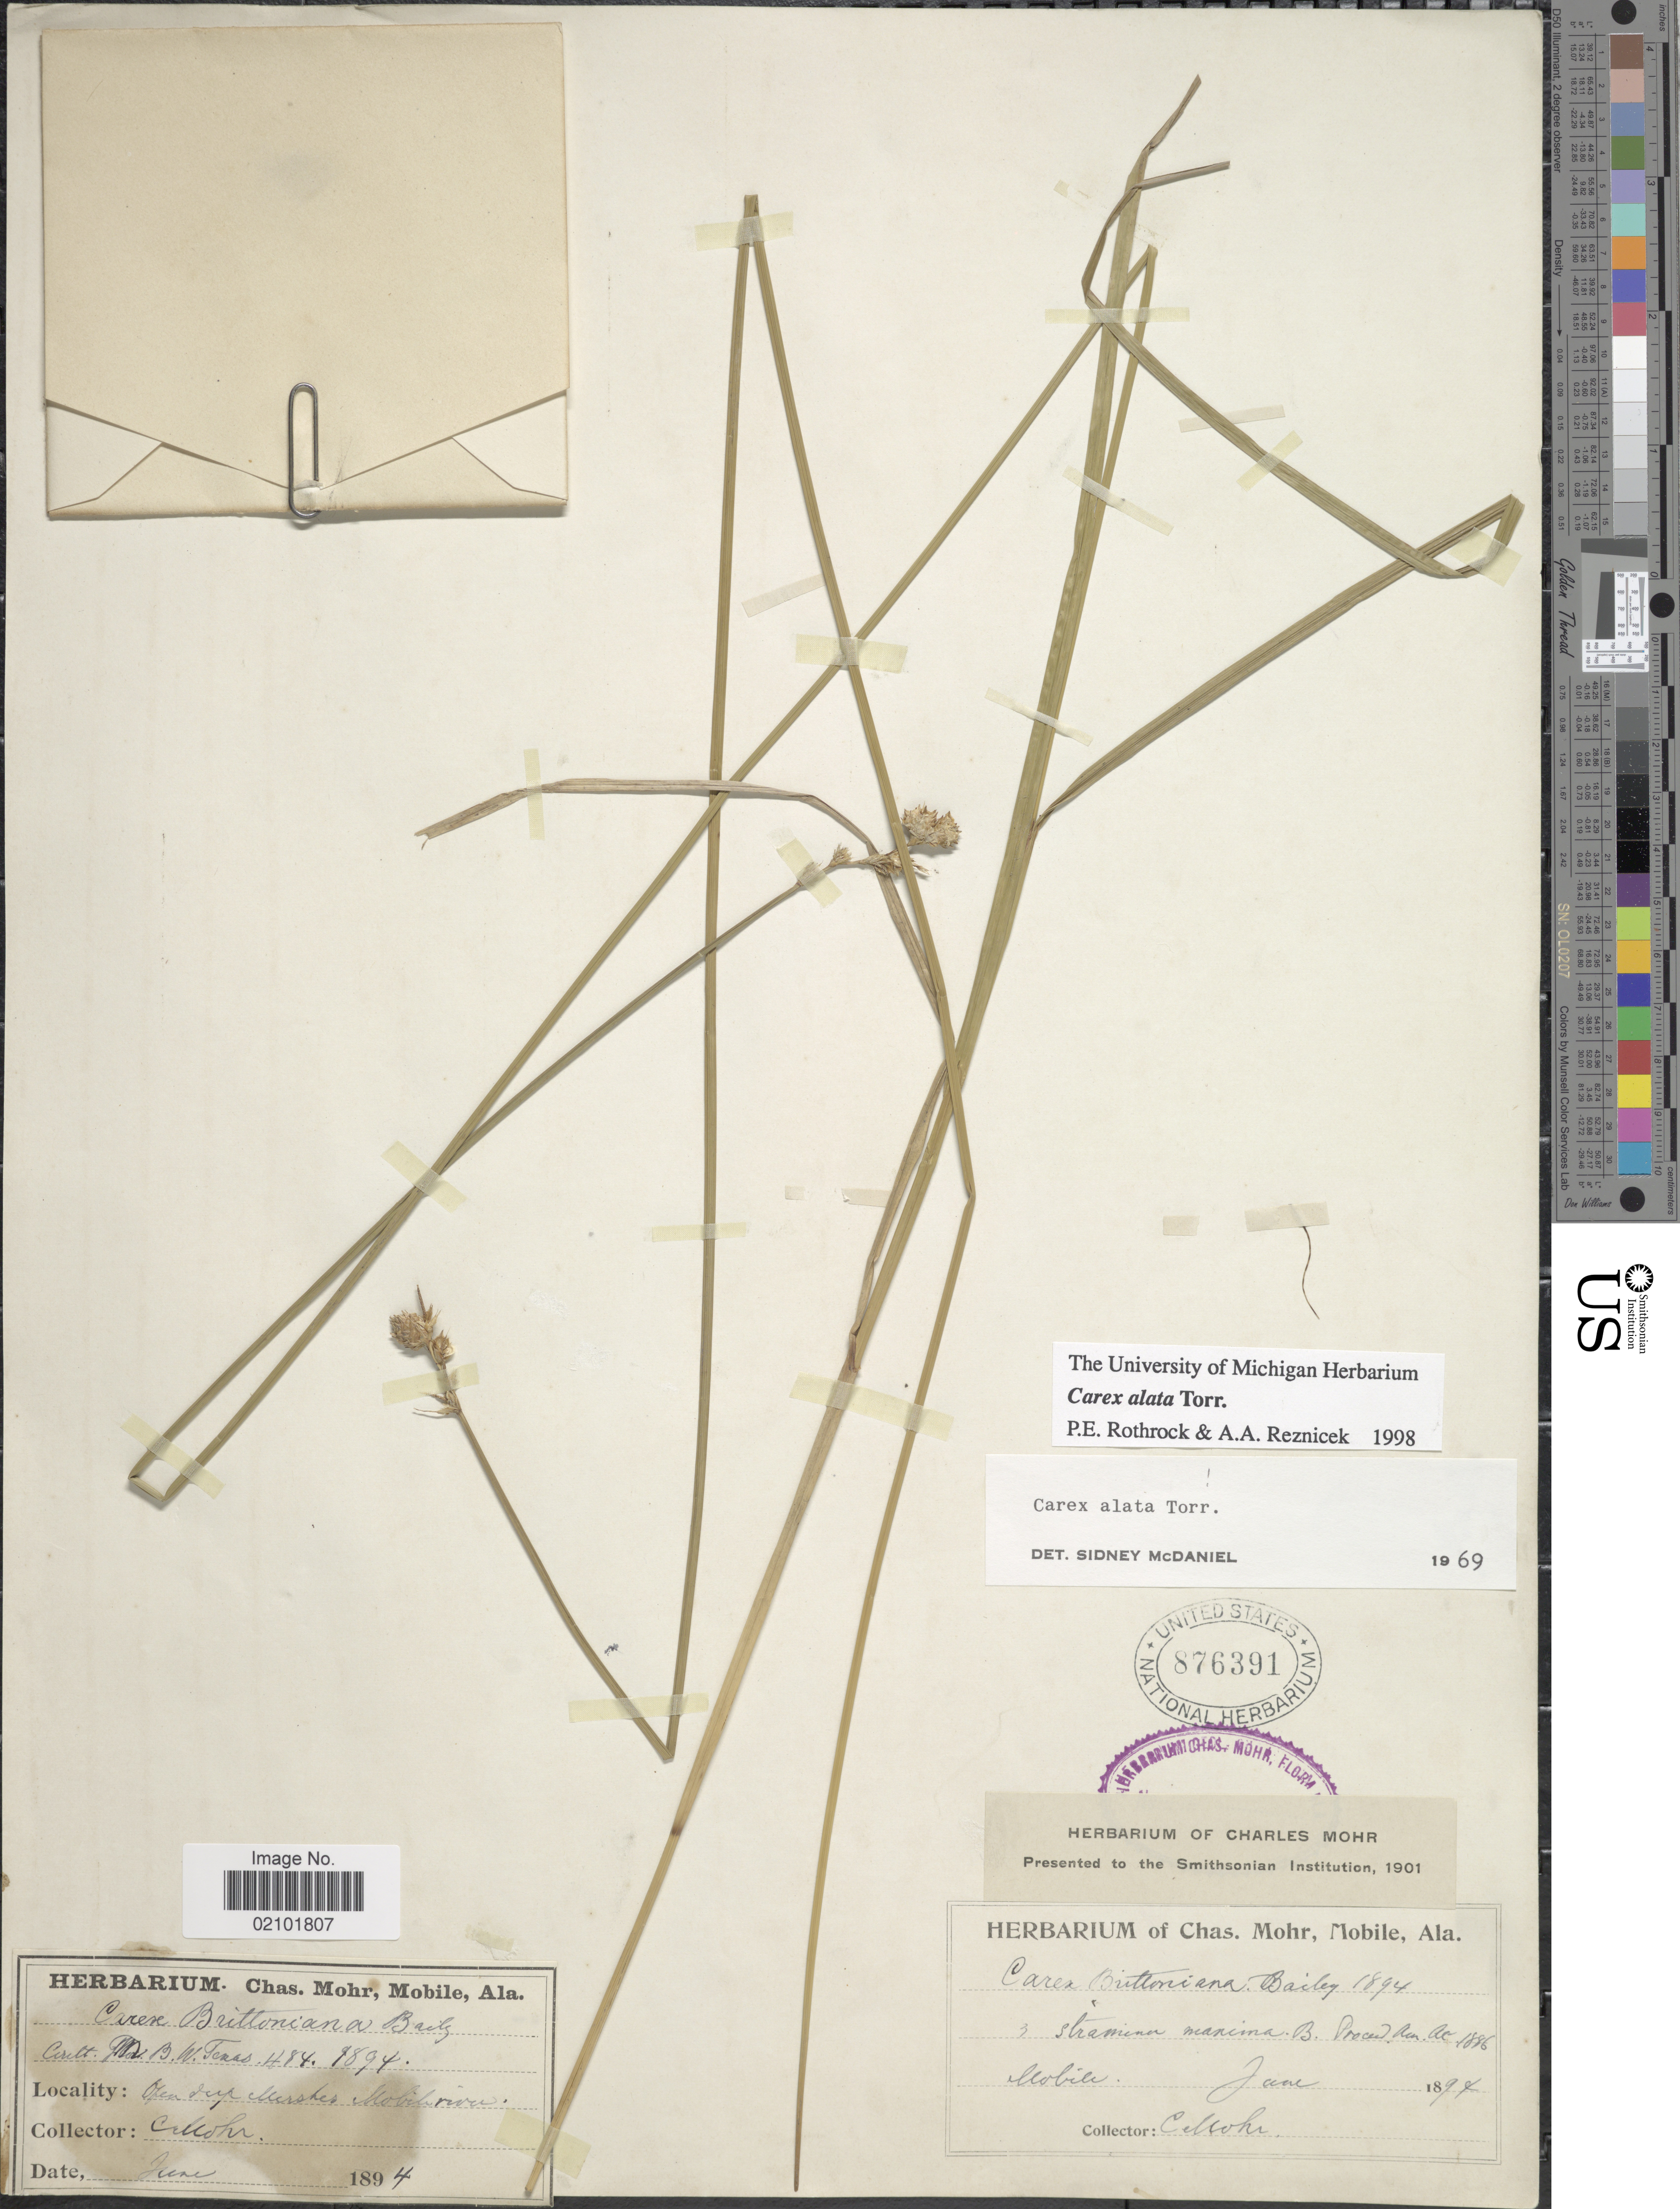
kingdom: Plantae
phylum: Tracheophyta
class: Liliopsida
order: Poales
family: Cyperaceae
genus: Carex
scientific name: Carex alata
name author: Torr.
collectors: Mohr, C. T. (herbarium)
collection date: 1894-06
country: United States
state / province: Alabama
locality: Mobile river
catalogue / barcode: US 876391